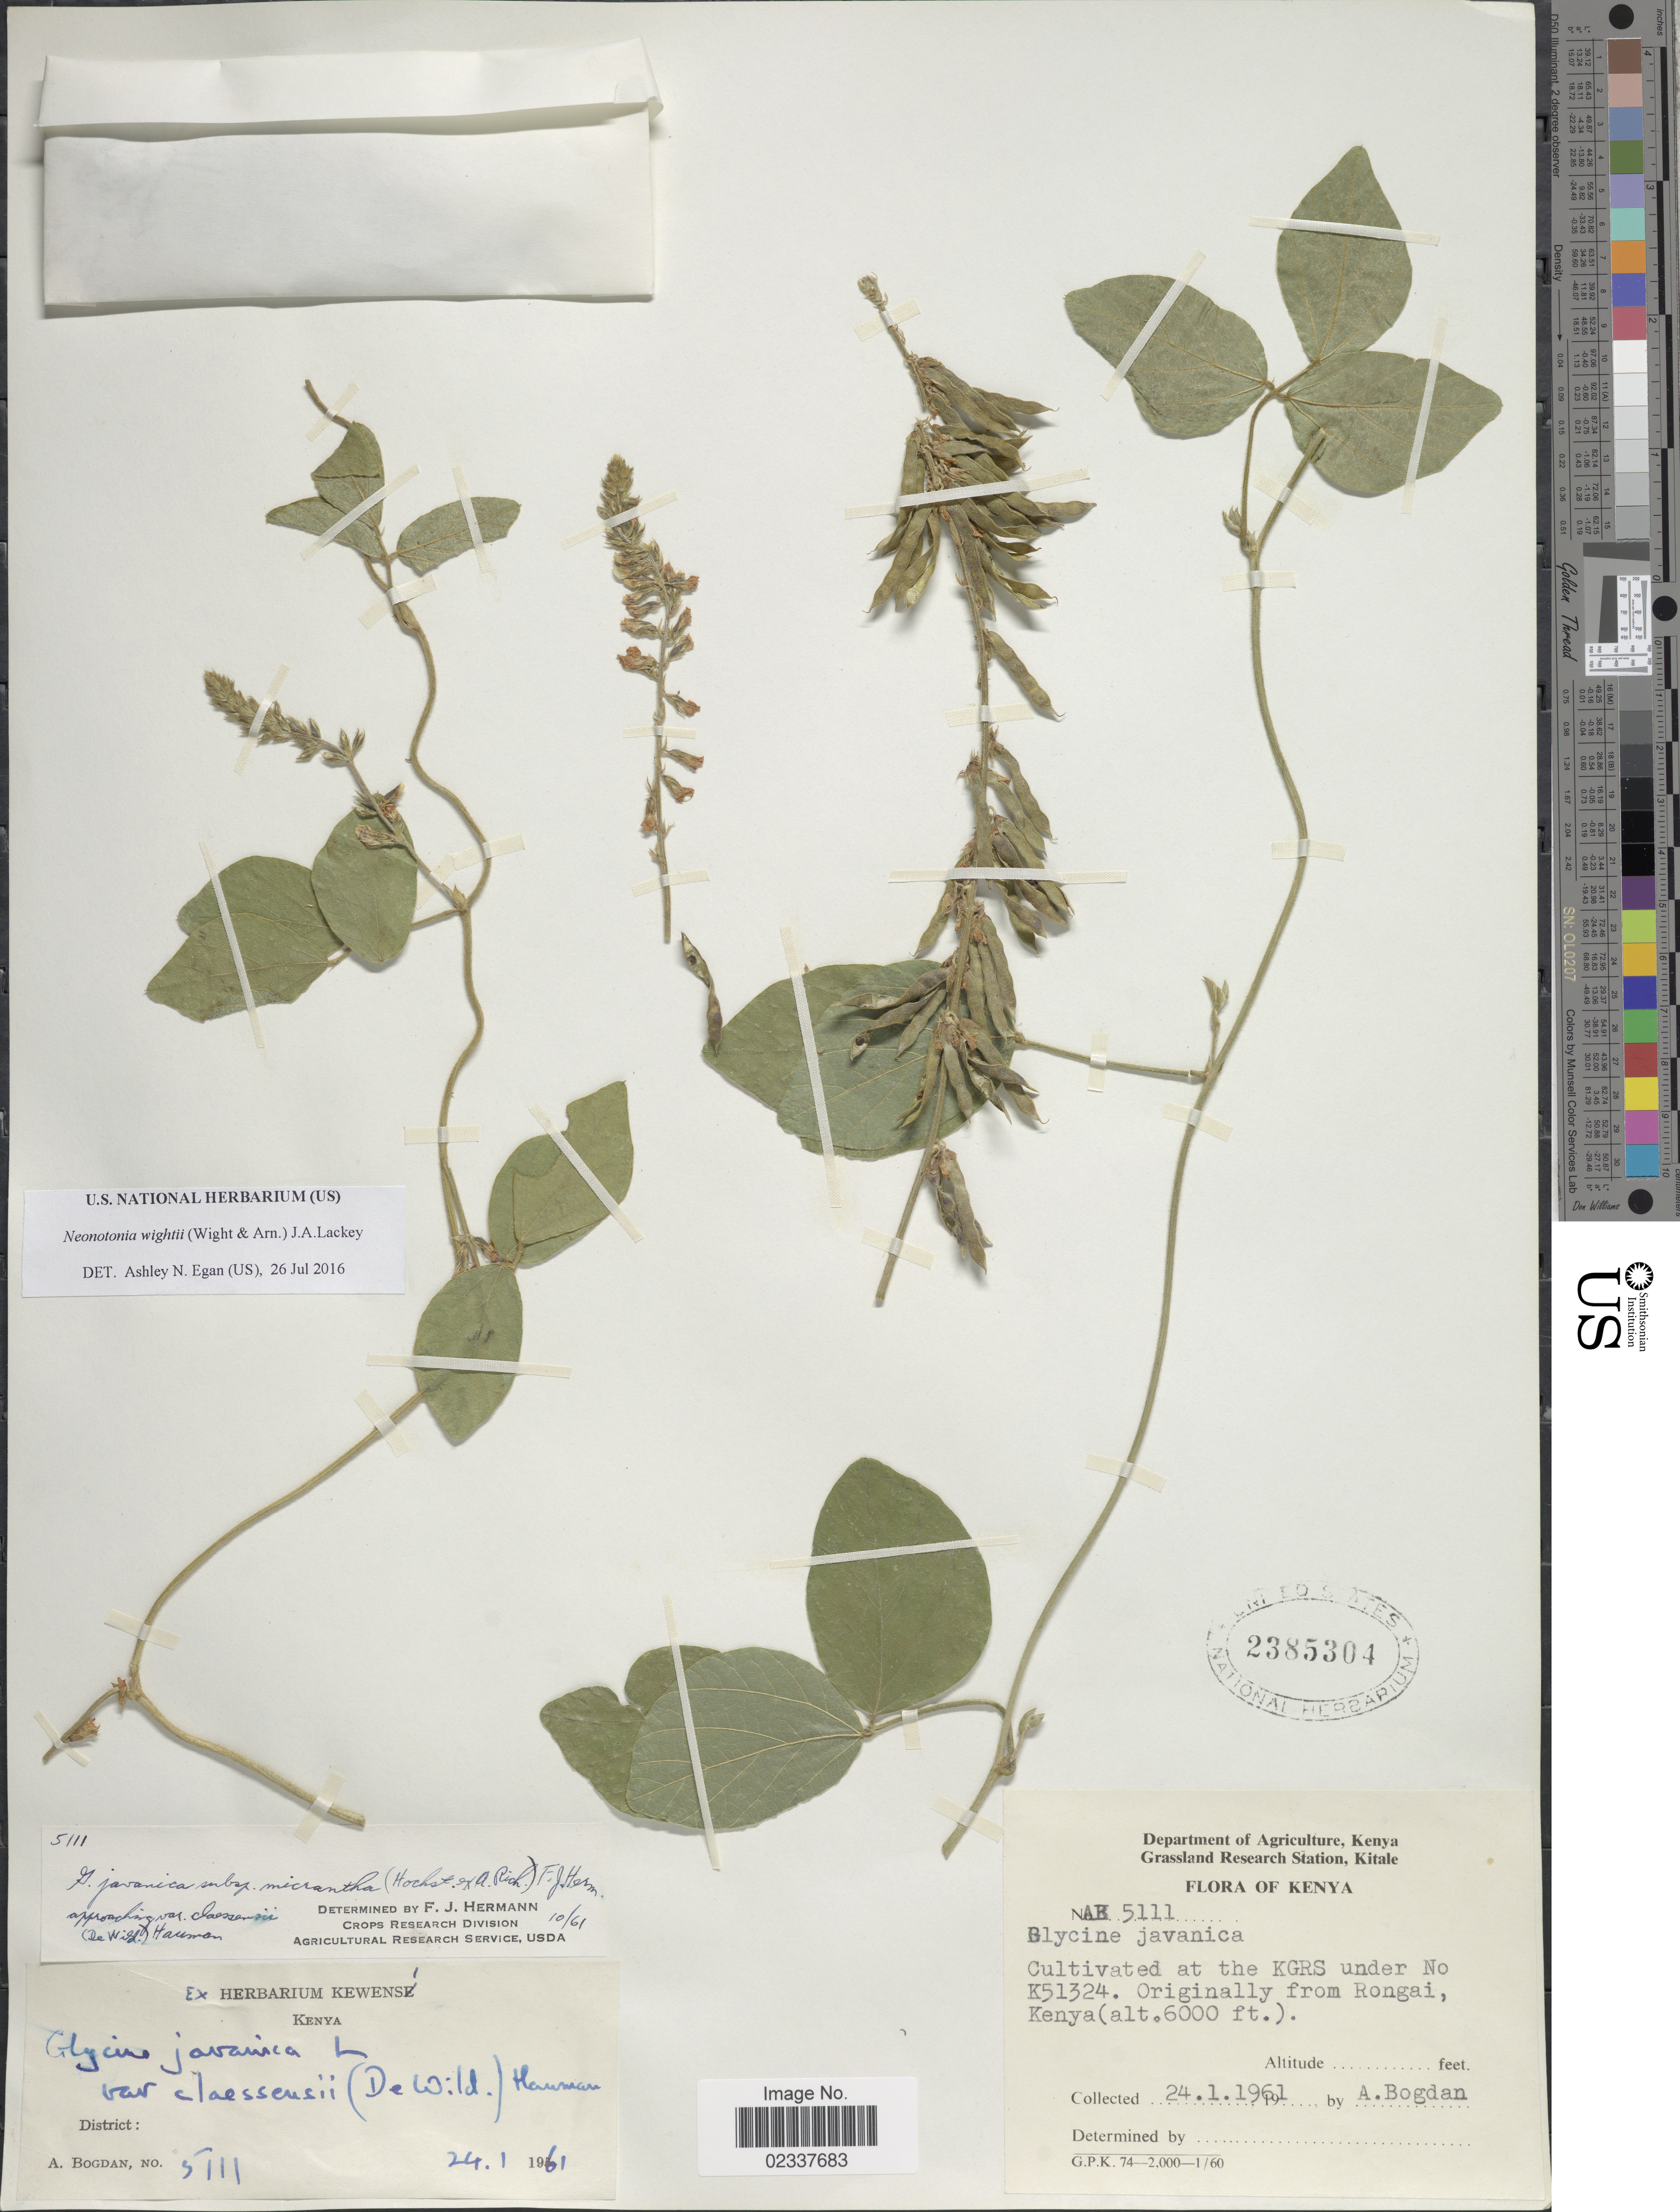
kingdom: Plantae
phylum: Tracheophyta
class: Magnoliopsida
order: Fabales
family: Fabaceae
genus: Neonotonia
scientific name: Neonotonia wightii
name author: (Arn.) J.A. Lackey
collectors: A. Bogdan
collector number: AB 5111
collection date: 1961-01-24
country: Kenya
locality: KGRS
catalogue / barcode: US 2385304